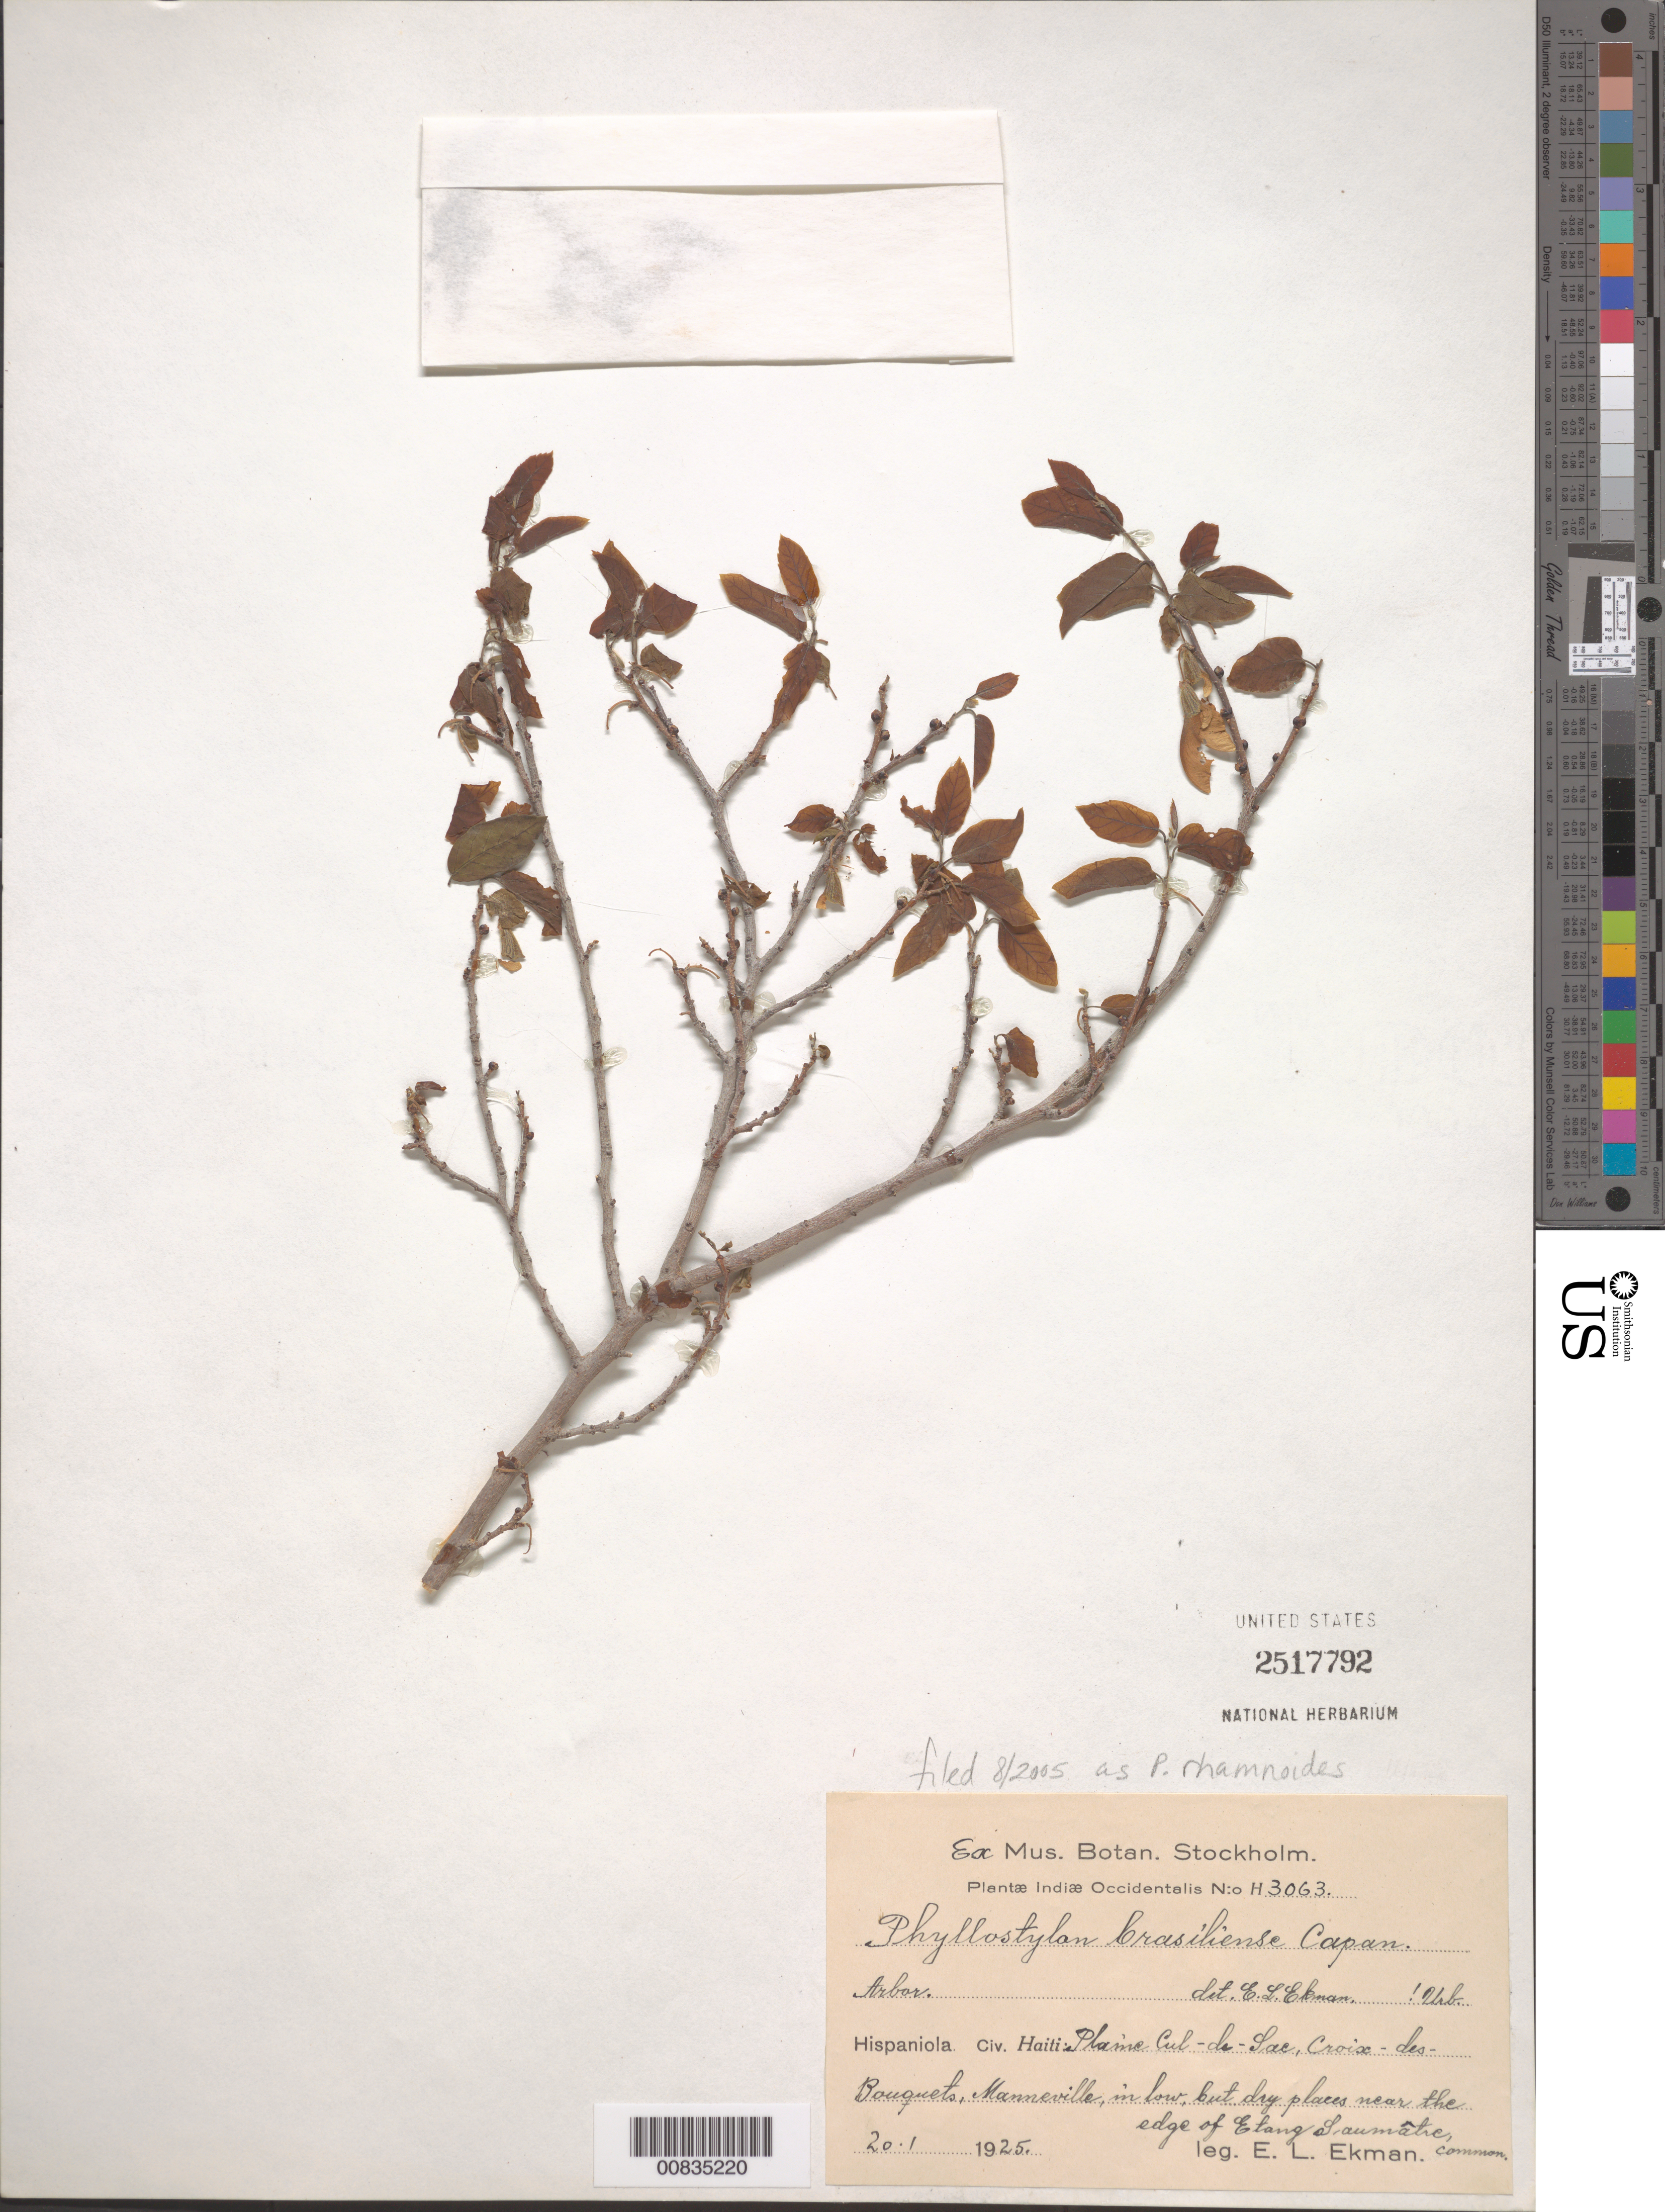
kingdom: Plantae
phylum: Tracheophyta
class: Magnoliopsida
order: Rosales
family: Ulmaceae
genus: Phyllostylon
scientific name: Phyllostylon rhamnoides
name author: (J. Poiss.) Taub.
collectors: E. L. Ekman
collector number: H 3063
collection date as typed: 20 Jan 1925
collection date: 1925-01-20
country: Haiti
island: Hispaniola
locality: Plain Cul-de-Sac, Croix-des-Bouquetes, Manneville, near the edge of Etang Saumâtre.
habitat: In low but dry places.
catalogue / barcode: US 2517792